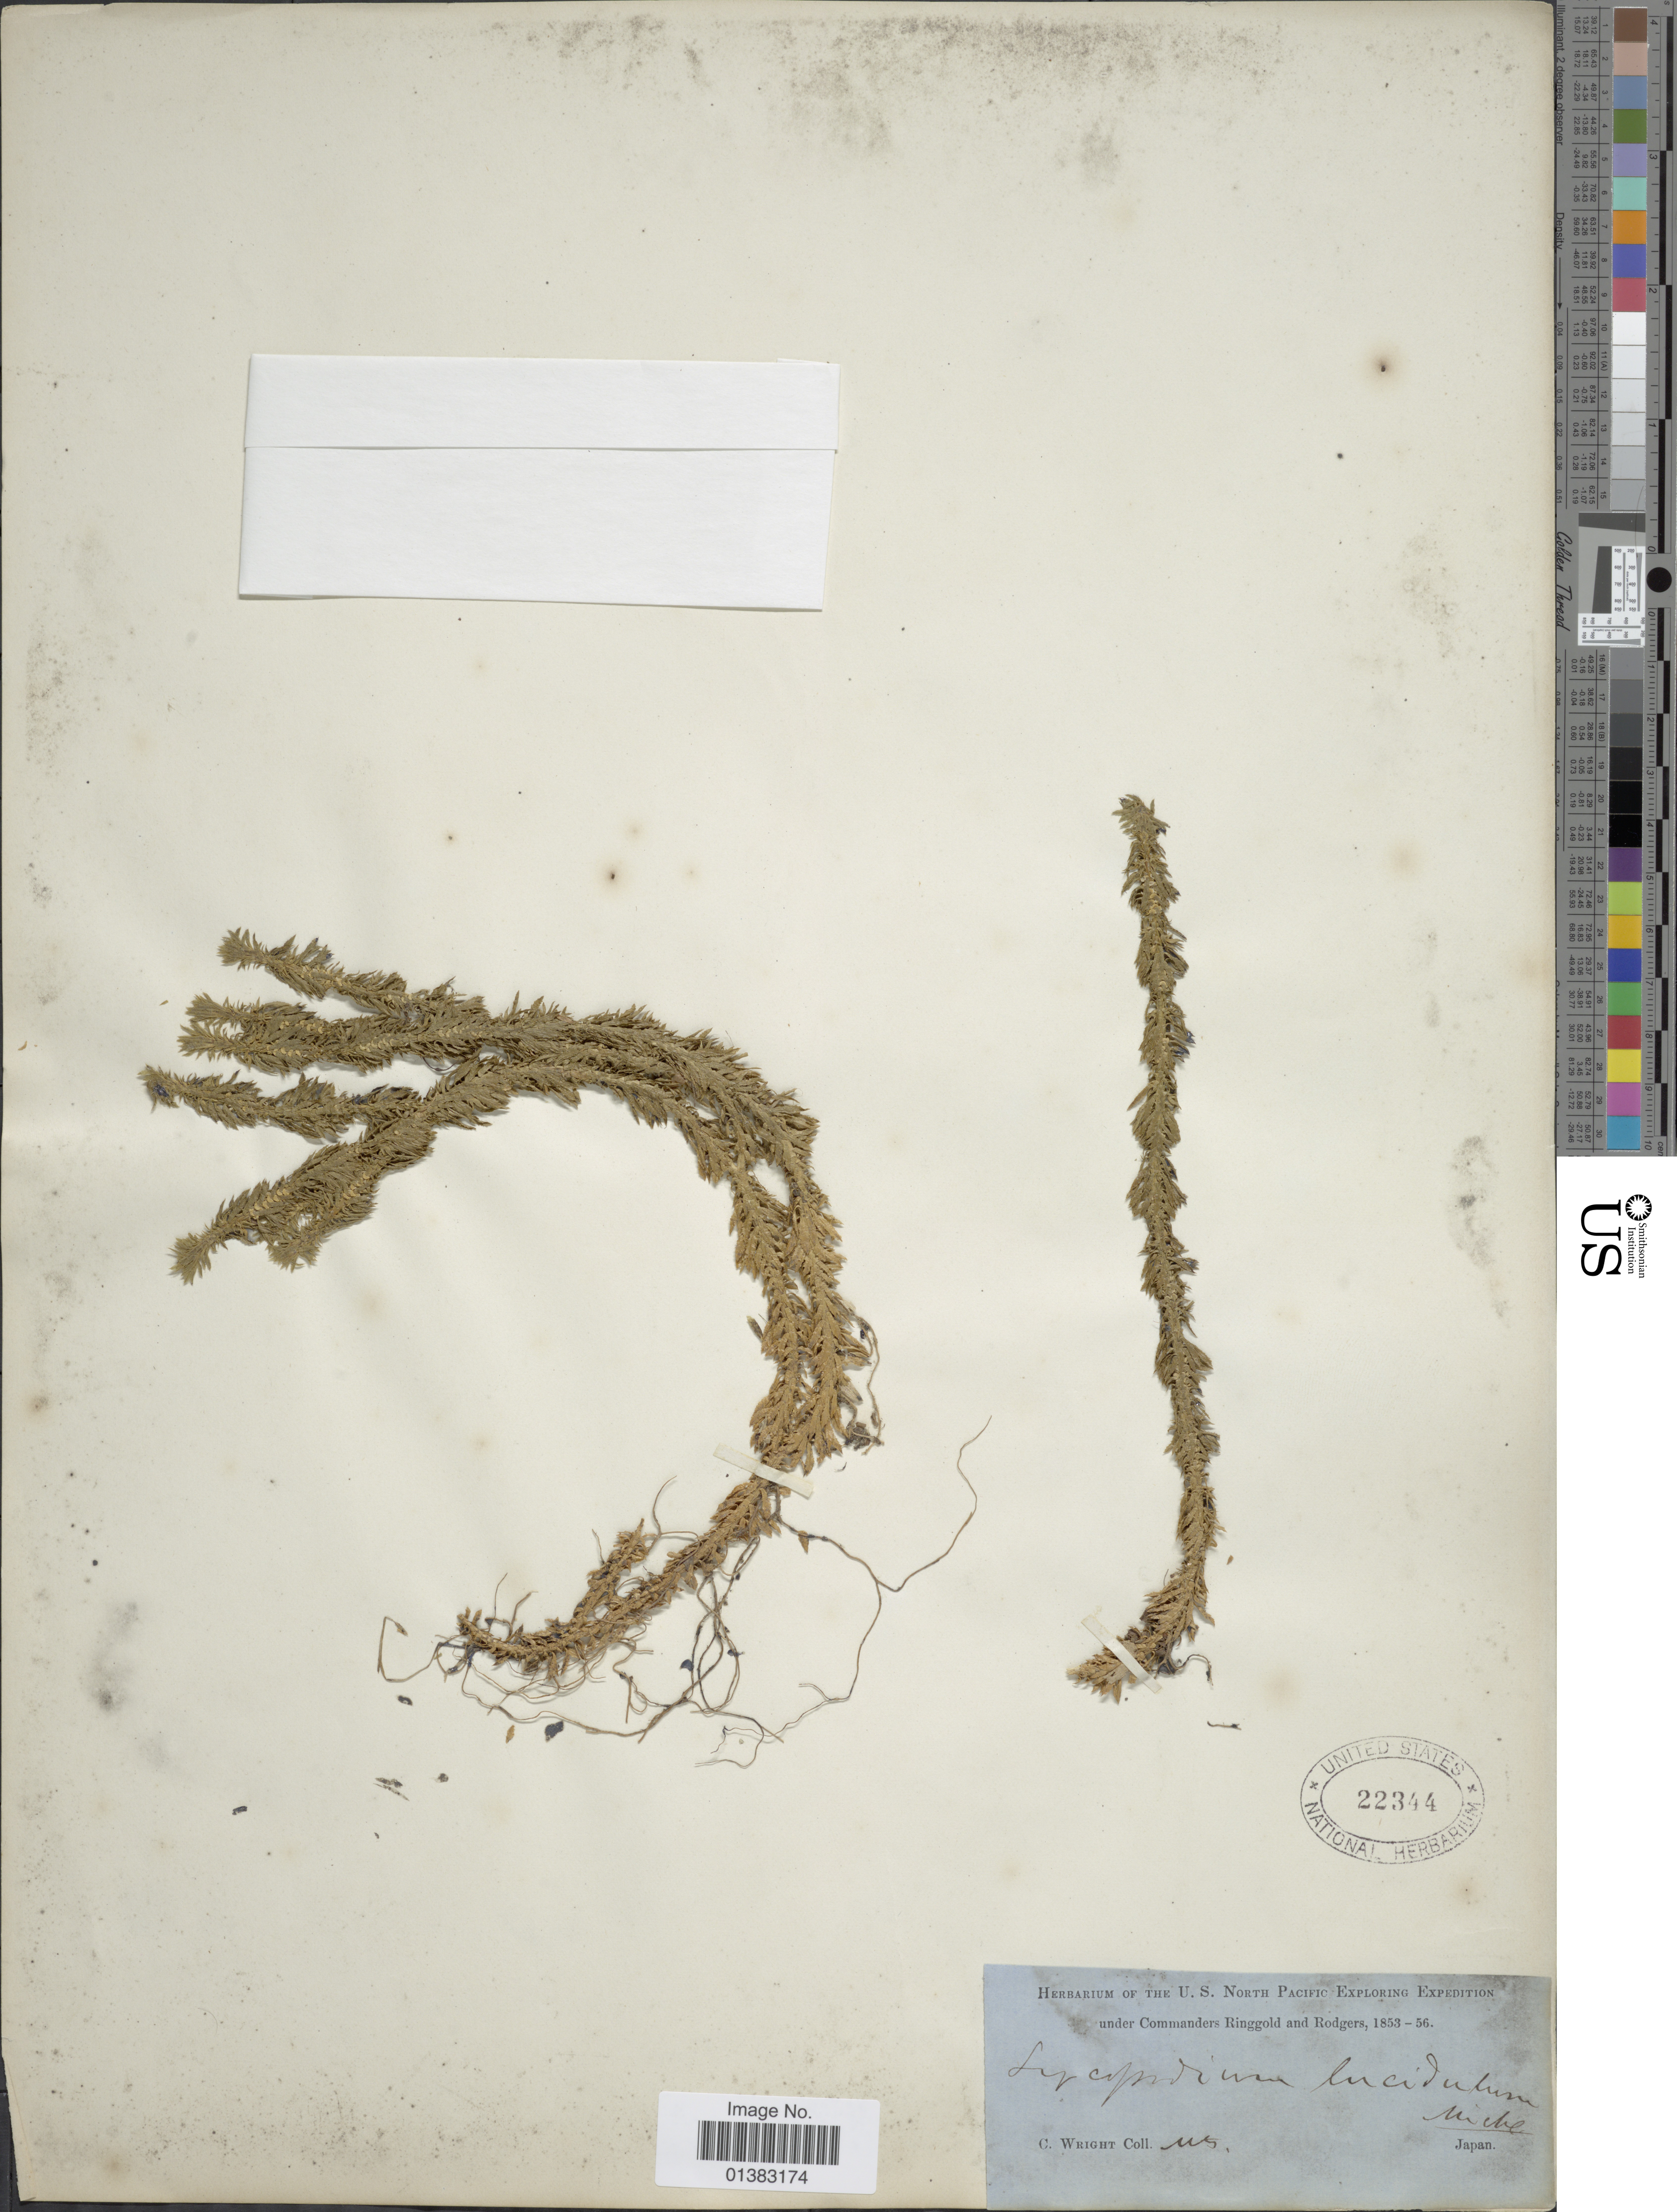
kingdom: Plantae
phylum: Tracheophyta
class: Lycopodiopsida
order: Lycopodiales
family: Lycopodiaceae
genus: Huperzia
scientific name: Huperzia lucidula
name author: (Michx.) Trevis.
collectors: C. Wright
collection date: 1853/1856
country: Japan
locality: North Pacific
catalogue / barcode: US 22344